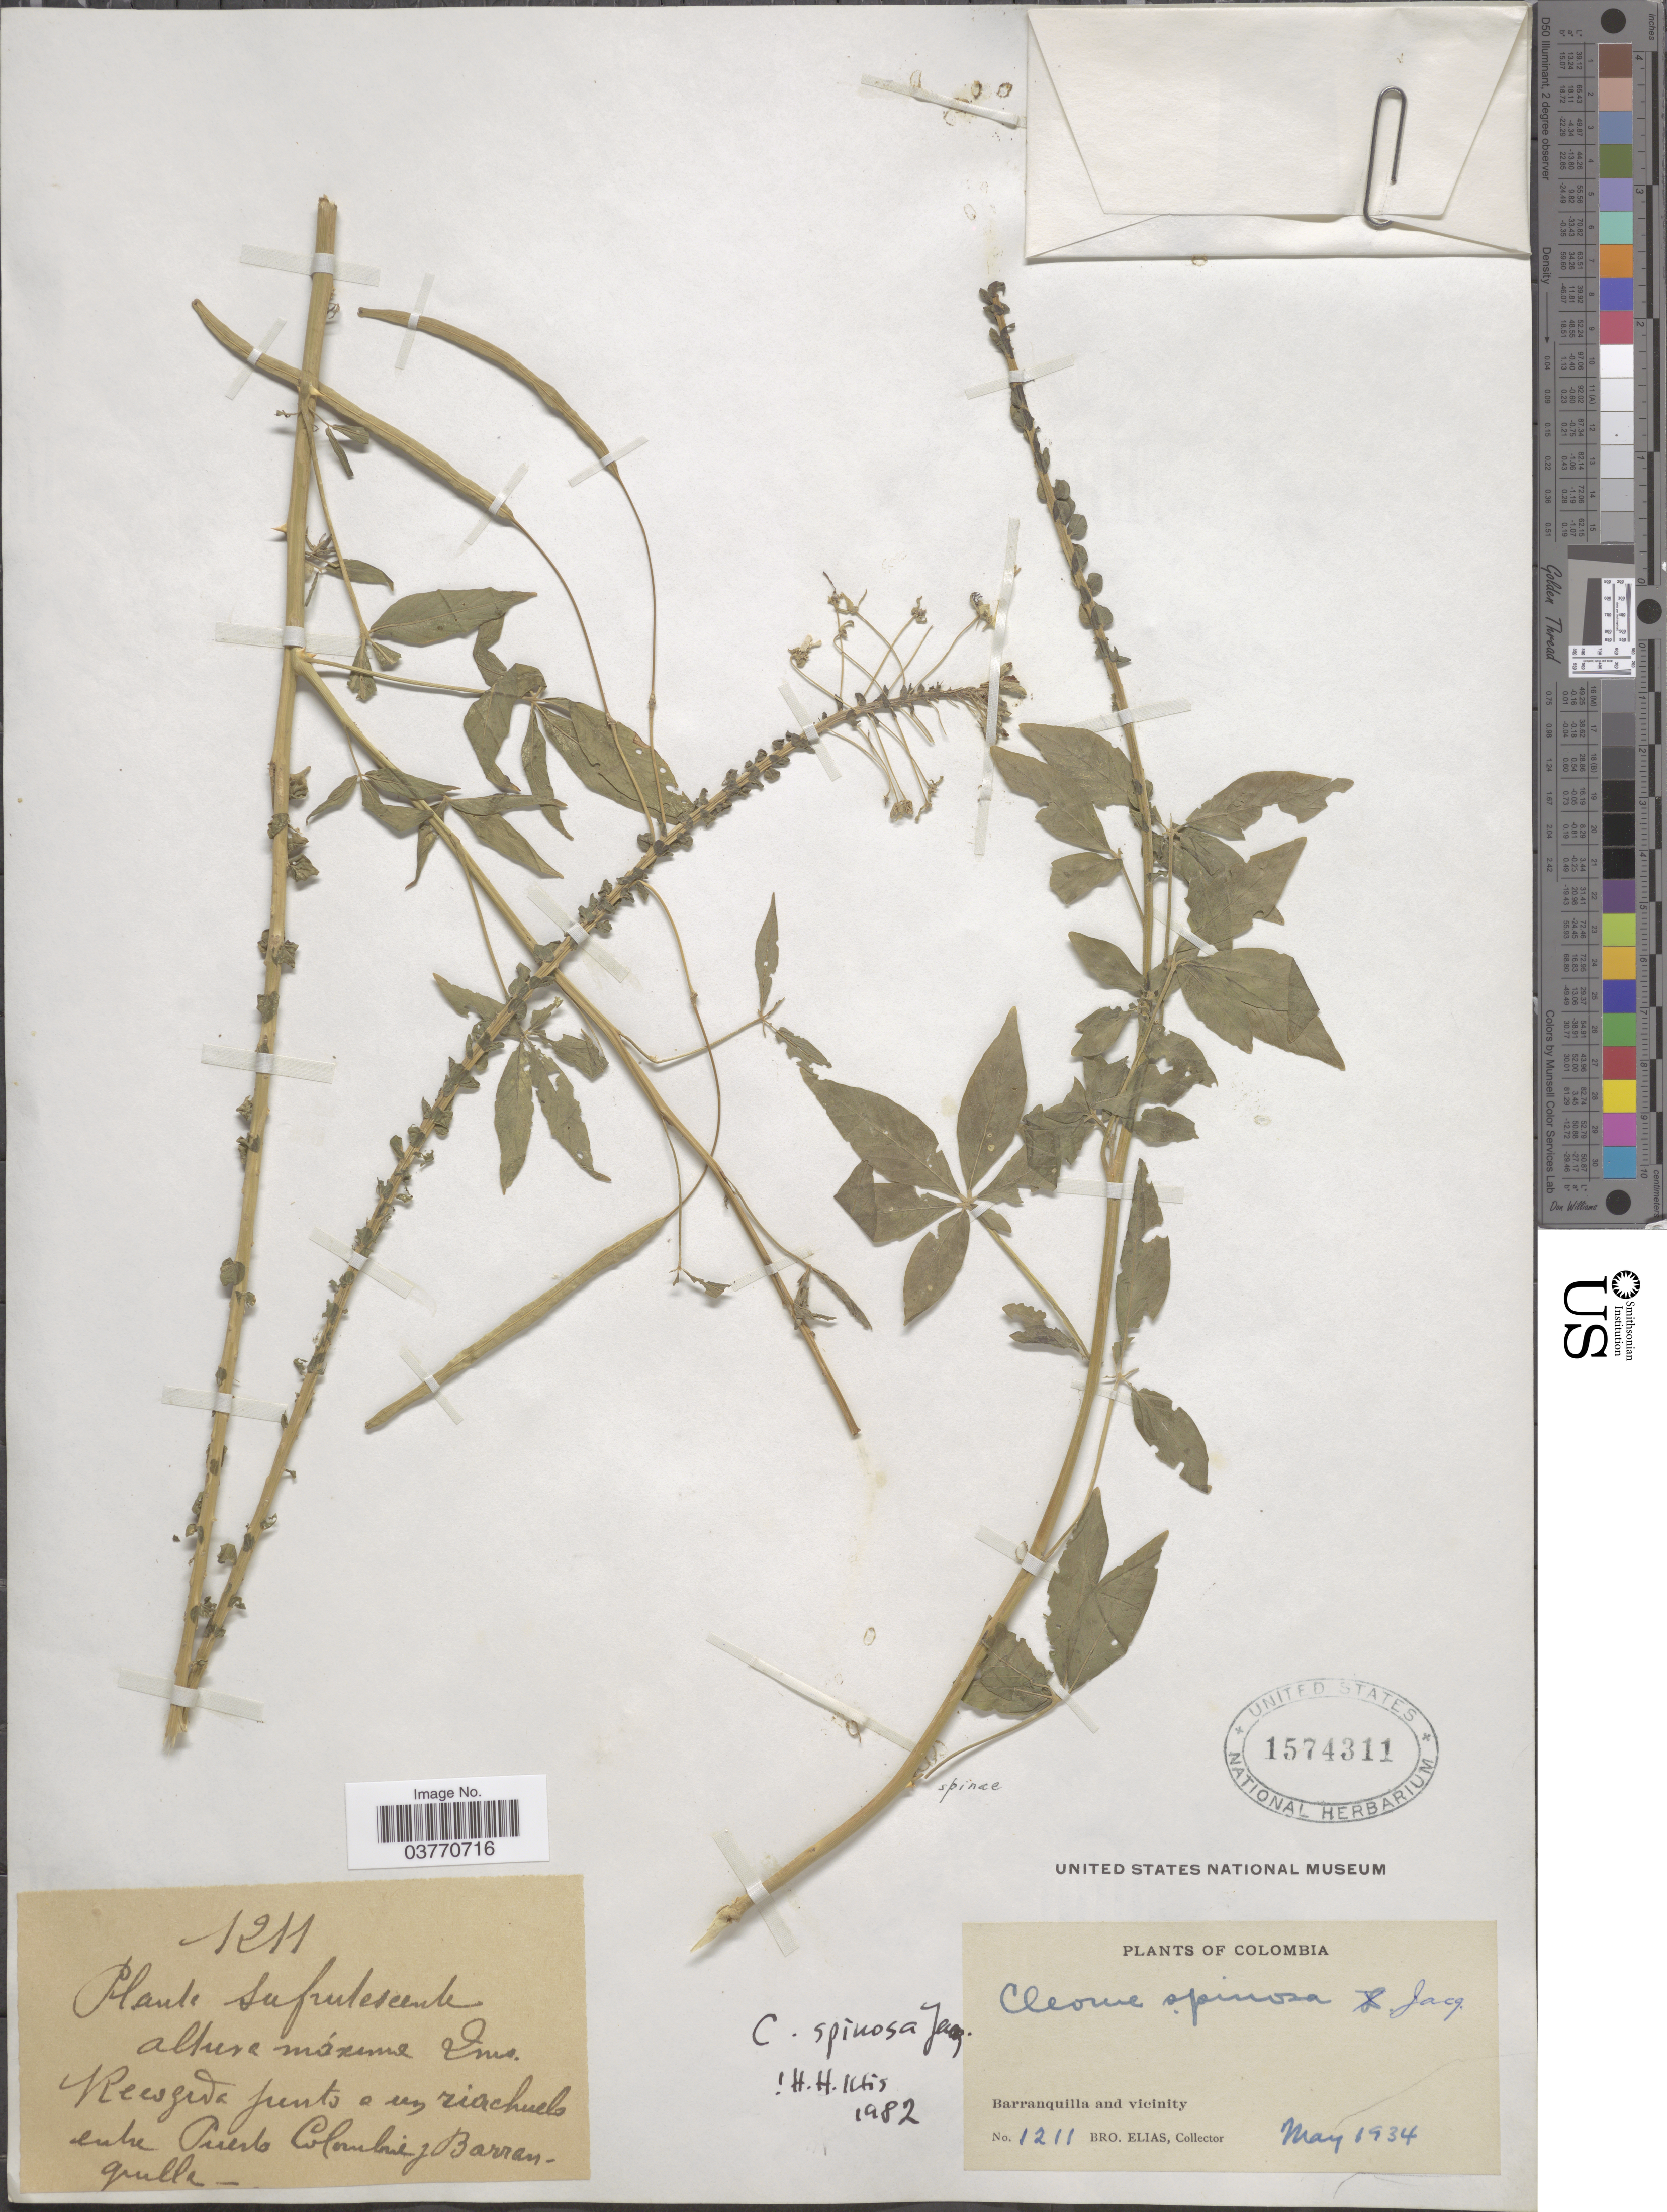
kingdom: Plantae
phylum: Tracheophyta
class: Magnoliopsida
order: Brassicales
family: Cleomaceae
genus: Tarenaya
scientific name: Tarenaya spinosa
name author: (Jacq.) Raf.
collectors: Bro. Elias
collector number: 1211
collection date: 1934-05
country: Colombia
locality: Reesgive [interpreted] junto a un riachuelo entre Puerto Colombia y Barranquilla. Barranquilla and vicinity.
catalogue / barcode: US 1574311